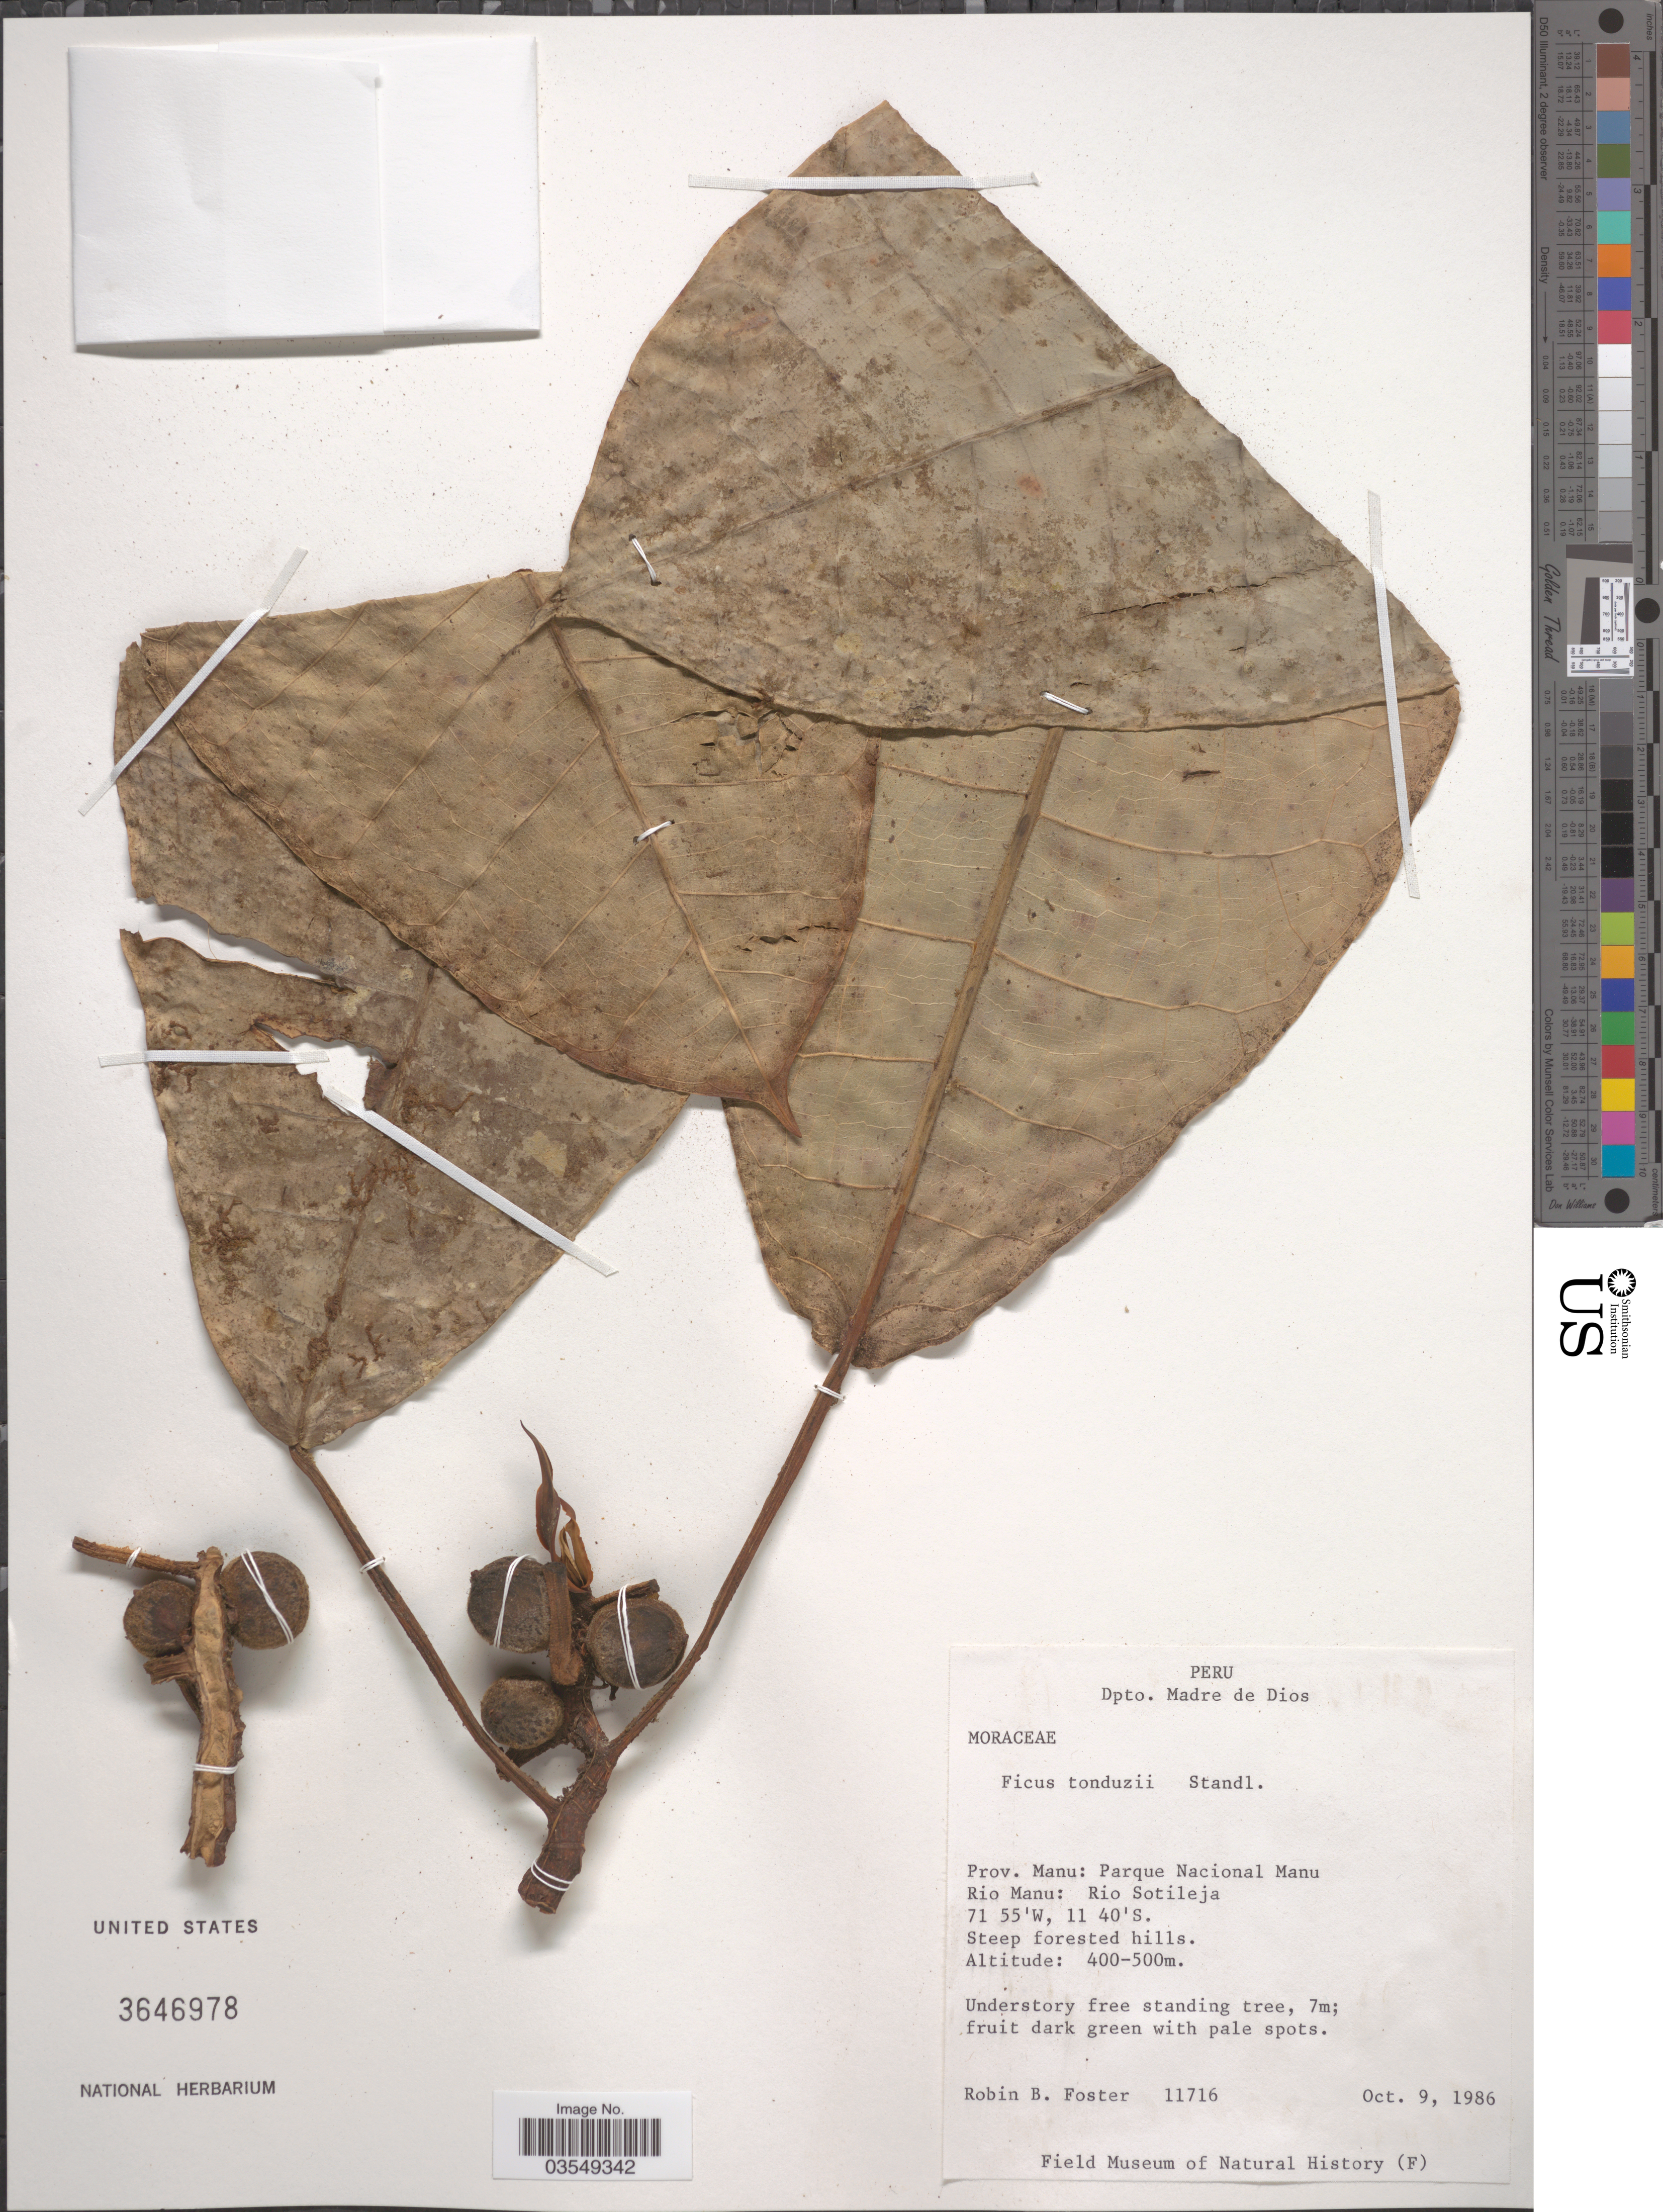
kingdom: Plantae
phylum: Tracheophyta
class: Magnoliopsida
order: Rosales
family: Moraceae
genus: Ficus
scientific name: Ficus tonduzii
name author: Standl.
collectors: R. B. Foster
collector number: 11716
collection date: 1986-10-09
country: Peru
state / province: Madre de Dios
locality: Dpto. Madre de Dios. Prov. Manu: Parque Nacional Manu. Rio Manu: Rio Sotileja.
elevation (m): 400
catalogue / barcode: US 3646978